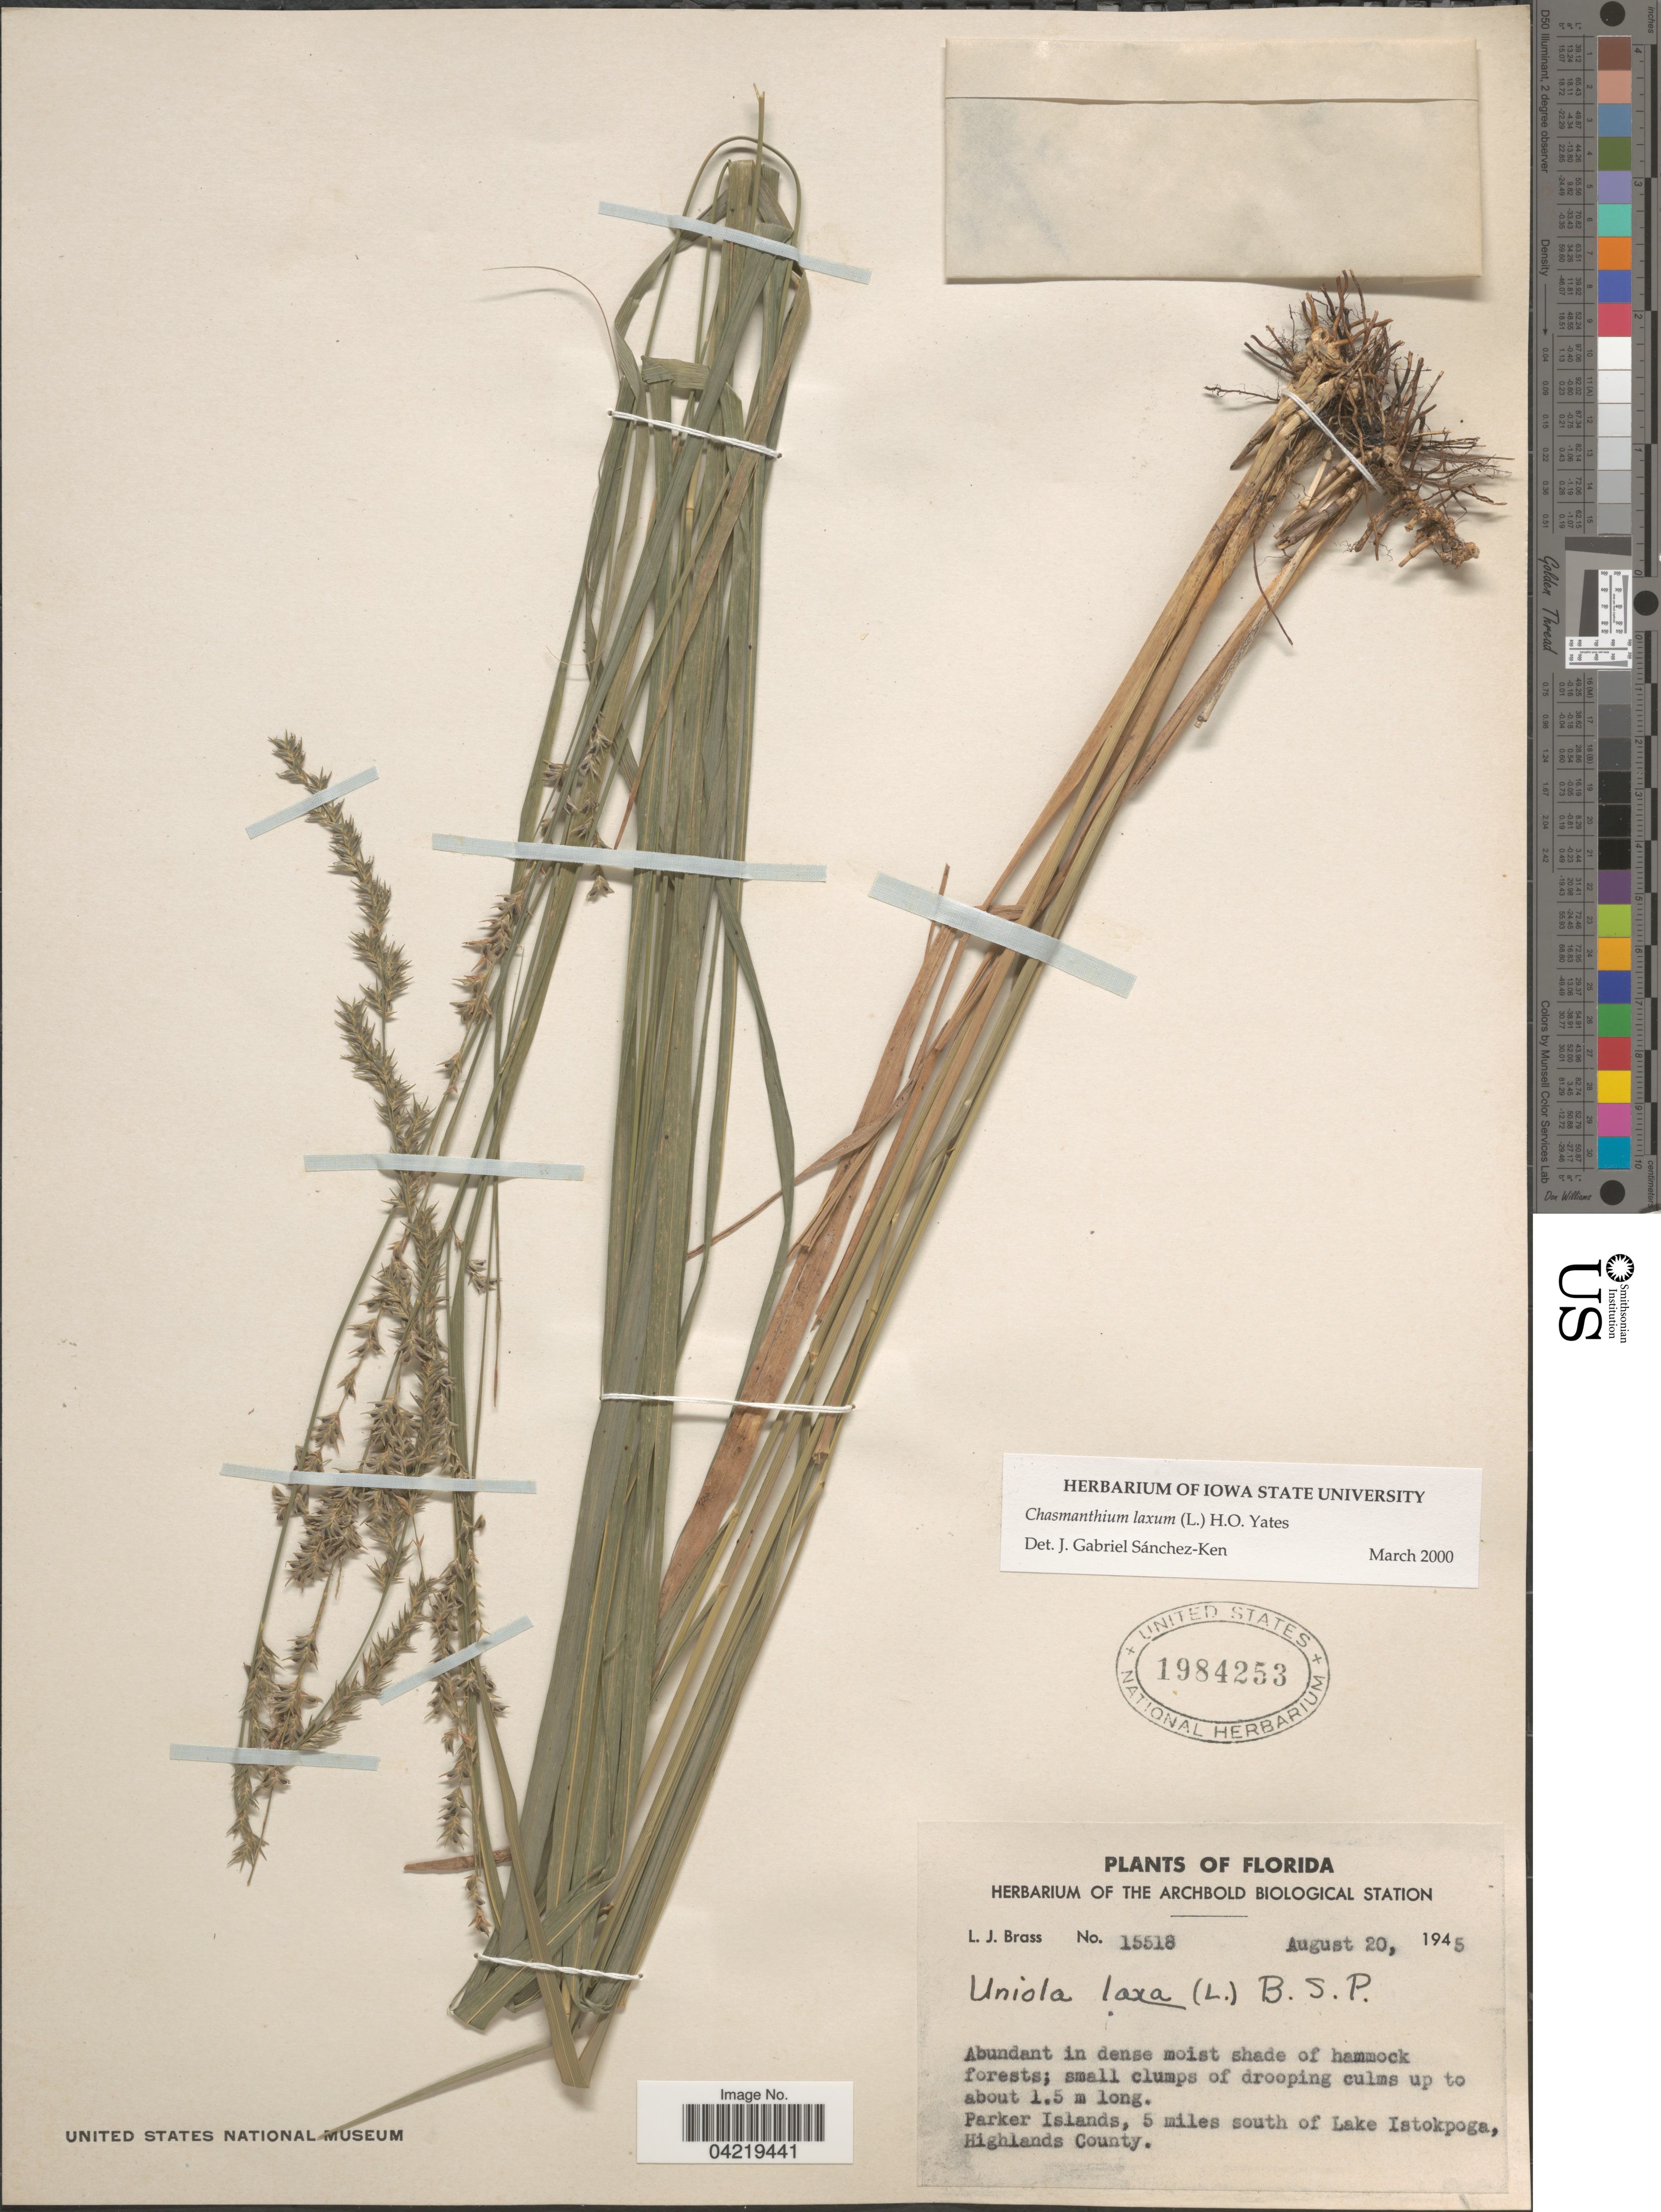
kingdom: Plantae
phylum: Tracheophyta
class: Liliopsida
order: Poales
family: Poaceae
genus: Chasmanthium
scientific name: Chasmanthium laxum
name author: (L.) H.O. Yates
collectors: L. J. Brass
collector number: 15518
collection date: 1945-08-20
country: United States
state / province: Florida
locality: Parker Islands, 5 miles south of Lake Istokpoga, Highlands County.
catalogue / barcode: US 1984253